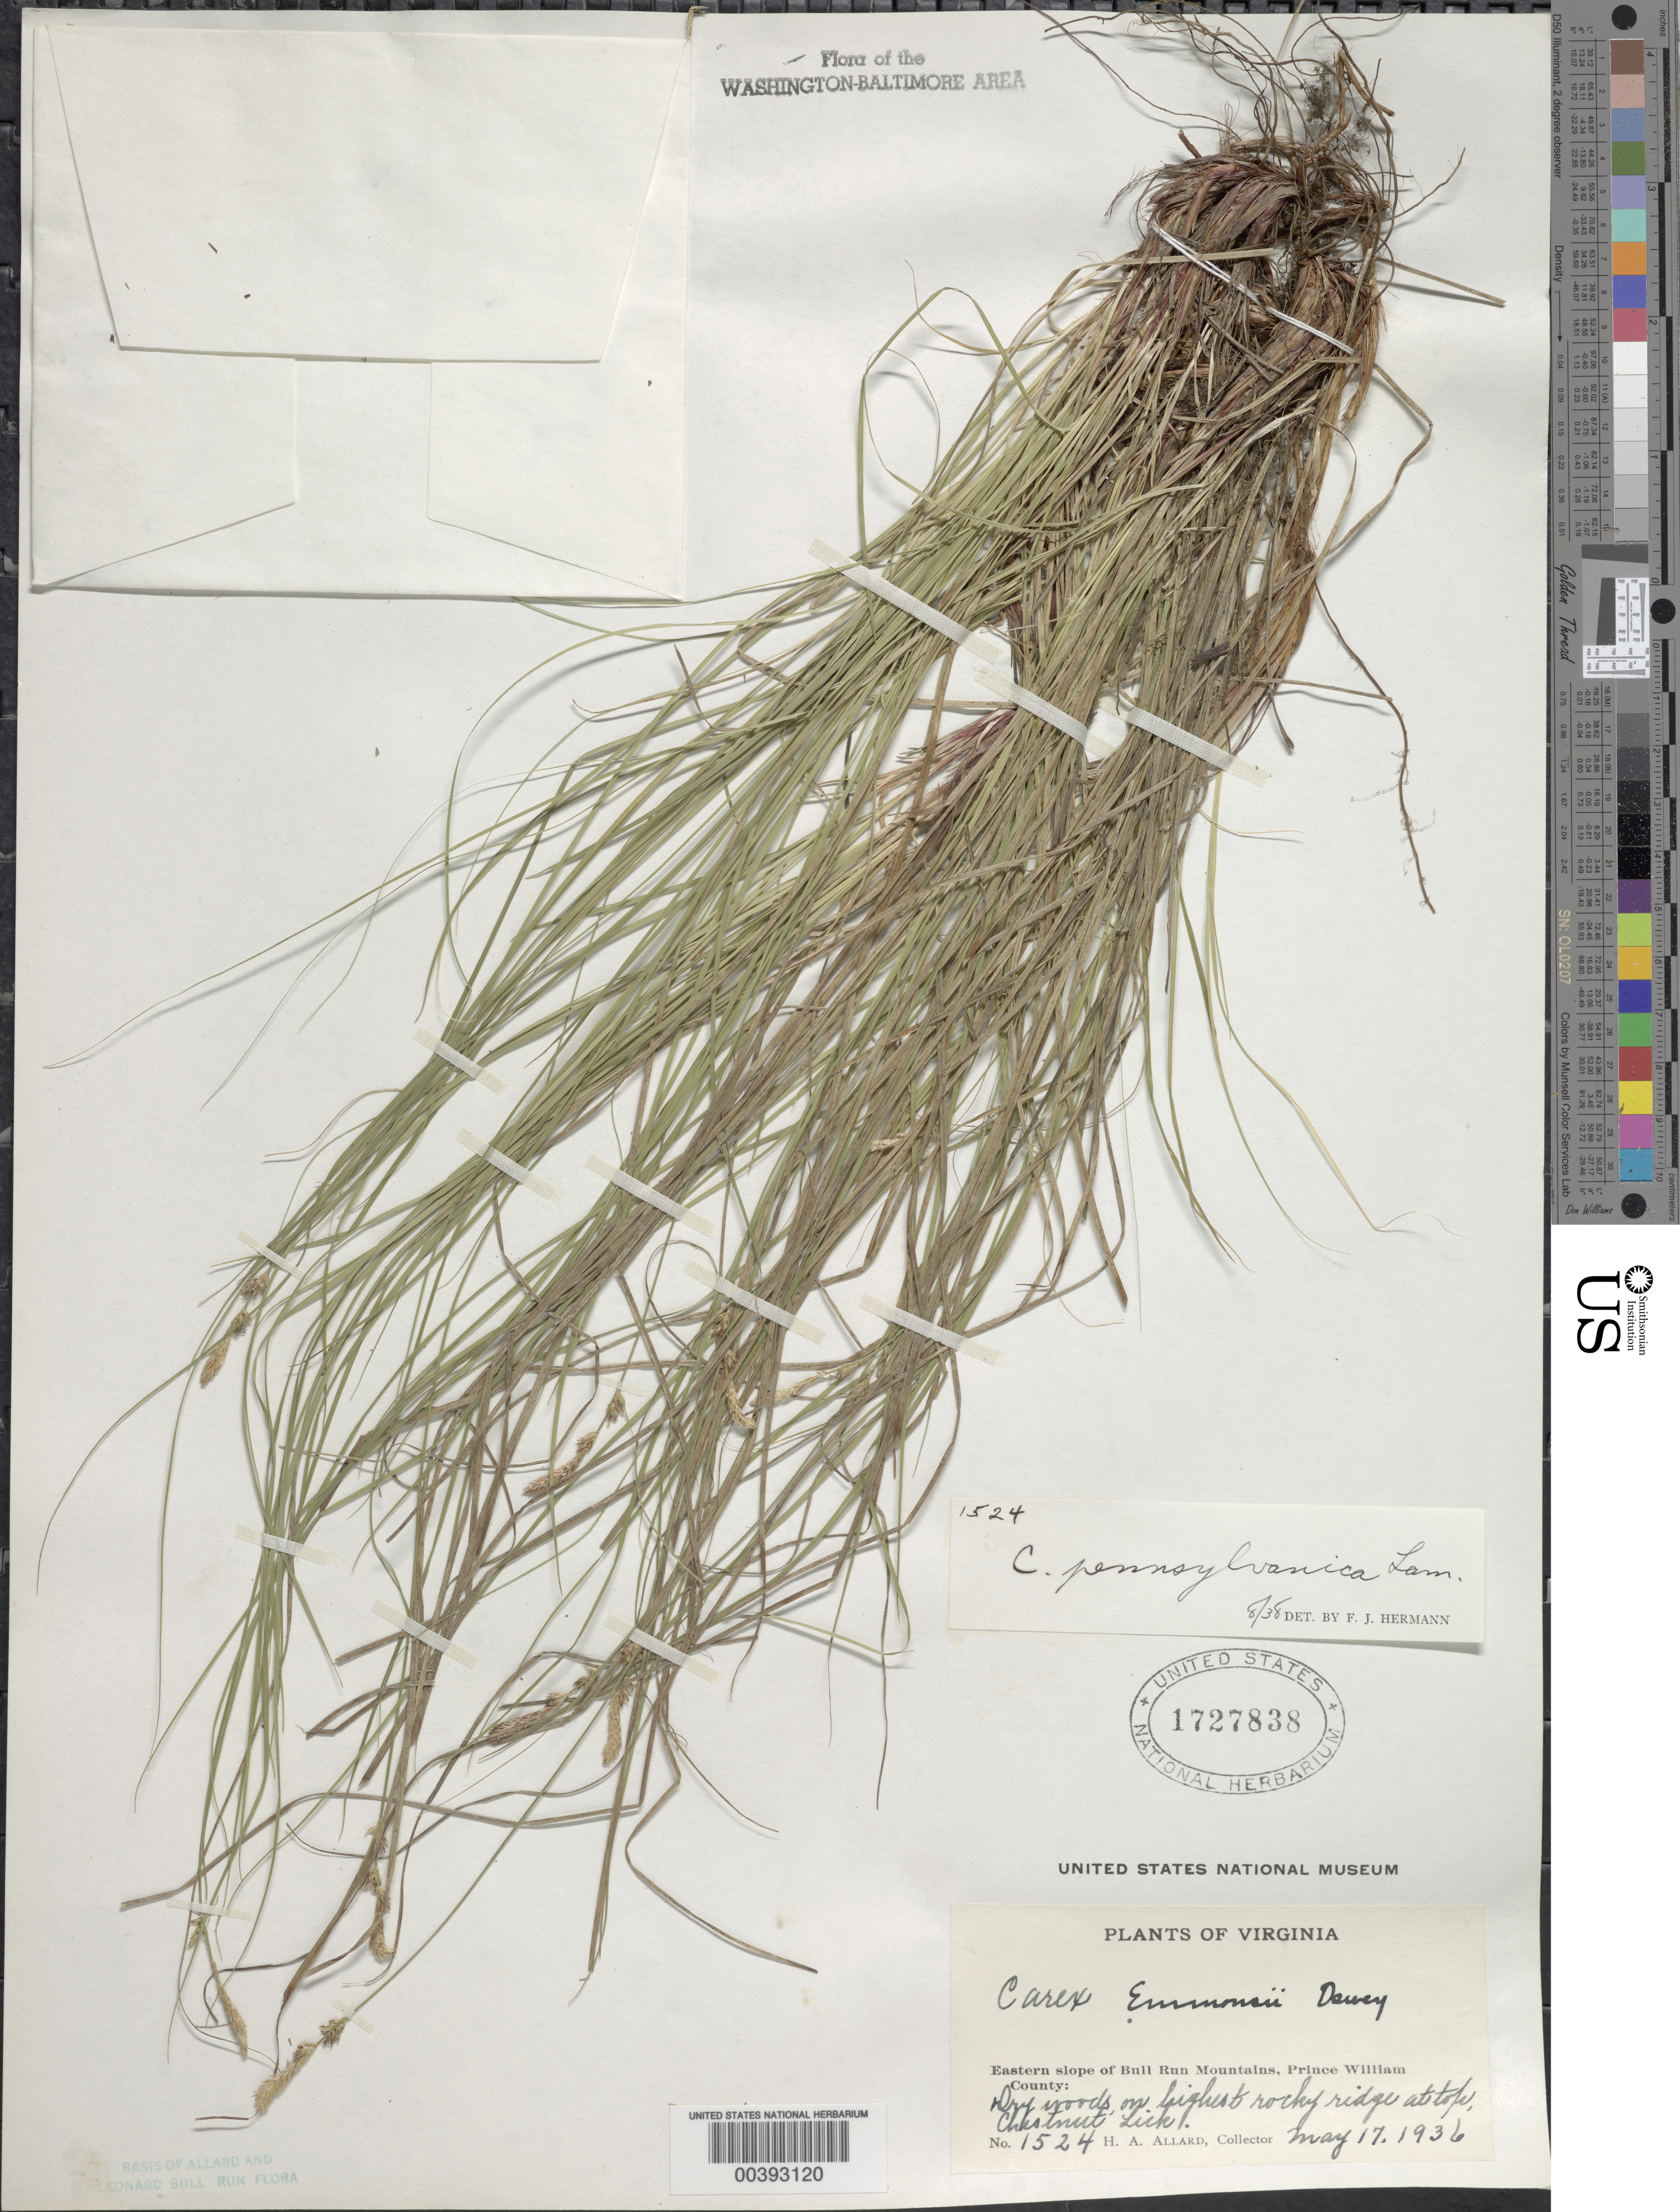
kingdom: Plantae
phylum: Tracheophyta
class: Liliopsida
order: Poales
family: Cyperaceae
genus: Carex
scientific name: Carex pensylvanica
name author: Lam.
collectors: H. A. Allard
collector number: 1524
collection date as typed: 17 May 1936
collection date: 1936-05-17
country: United States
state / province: Virginia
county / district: Prince William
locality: Chestnut Lick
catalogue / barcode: US 1727838